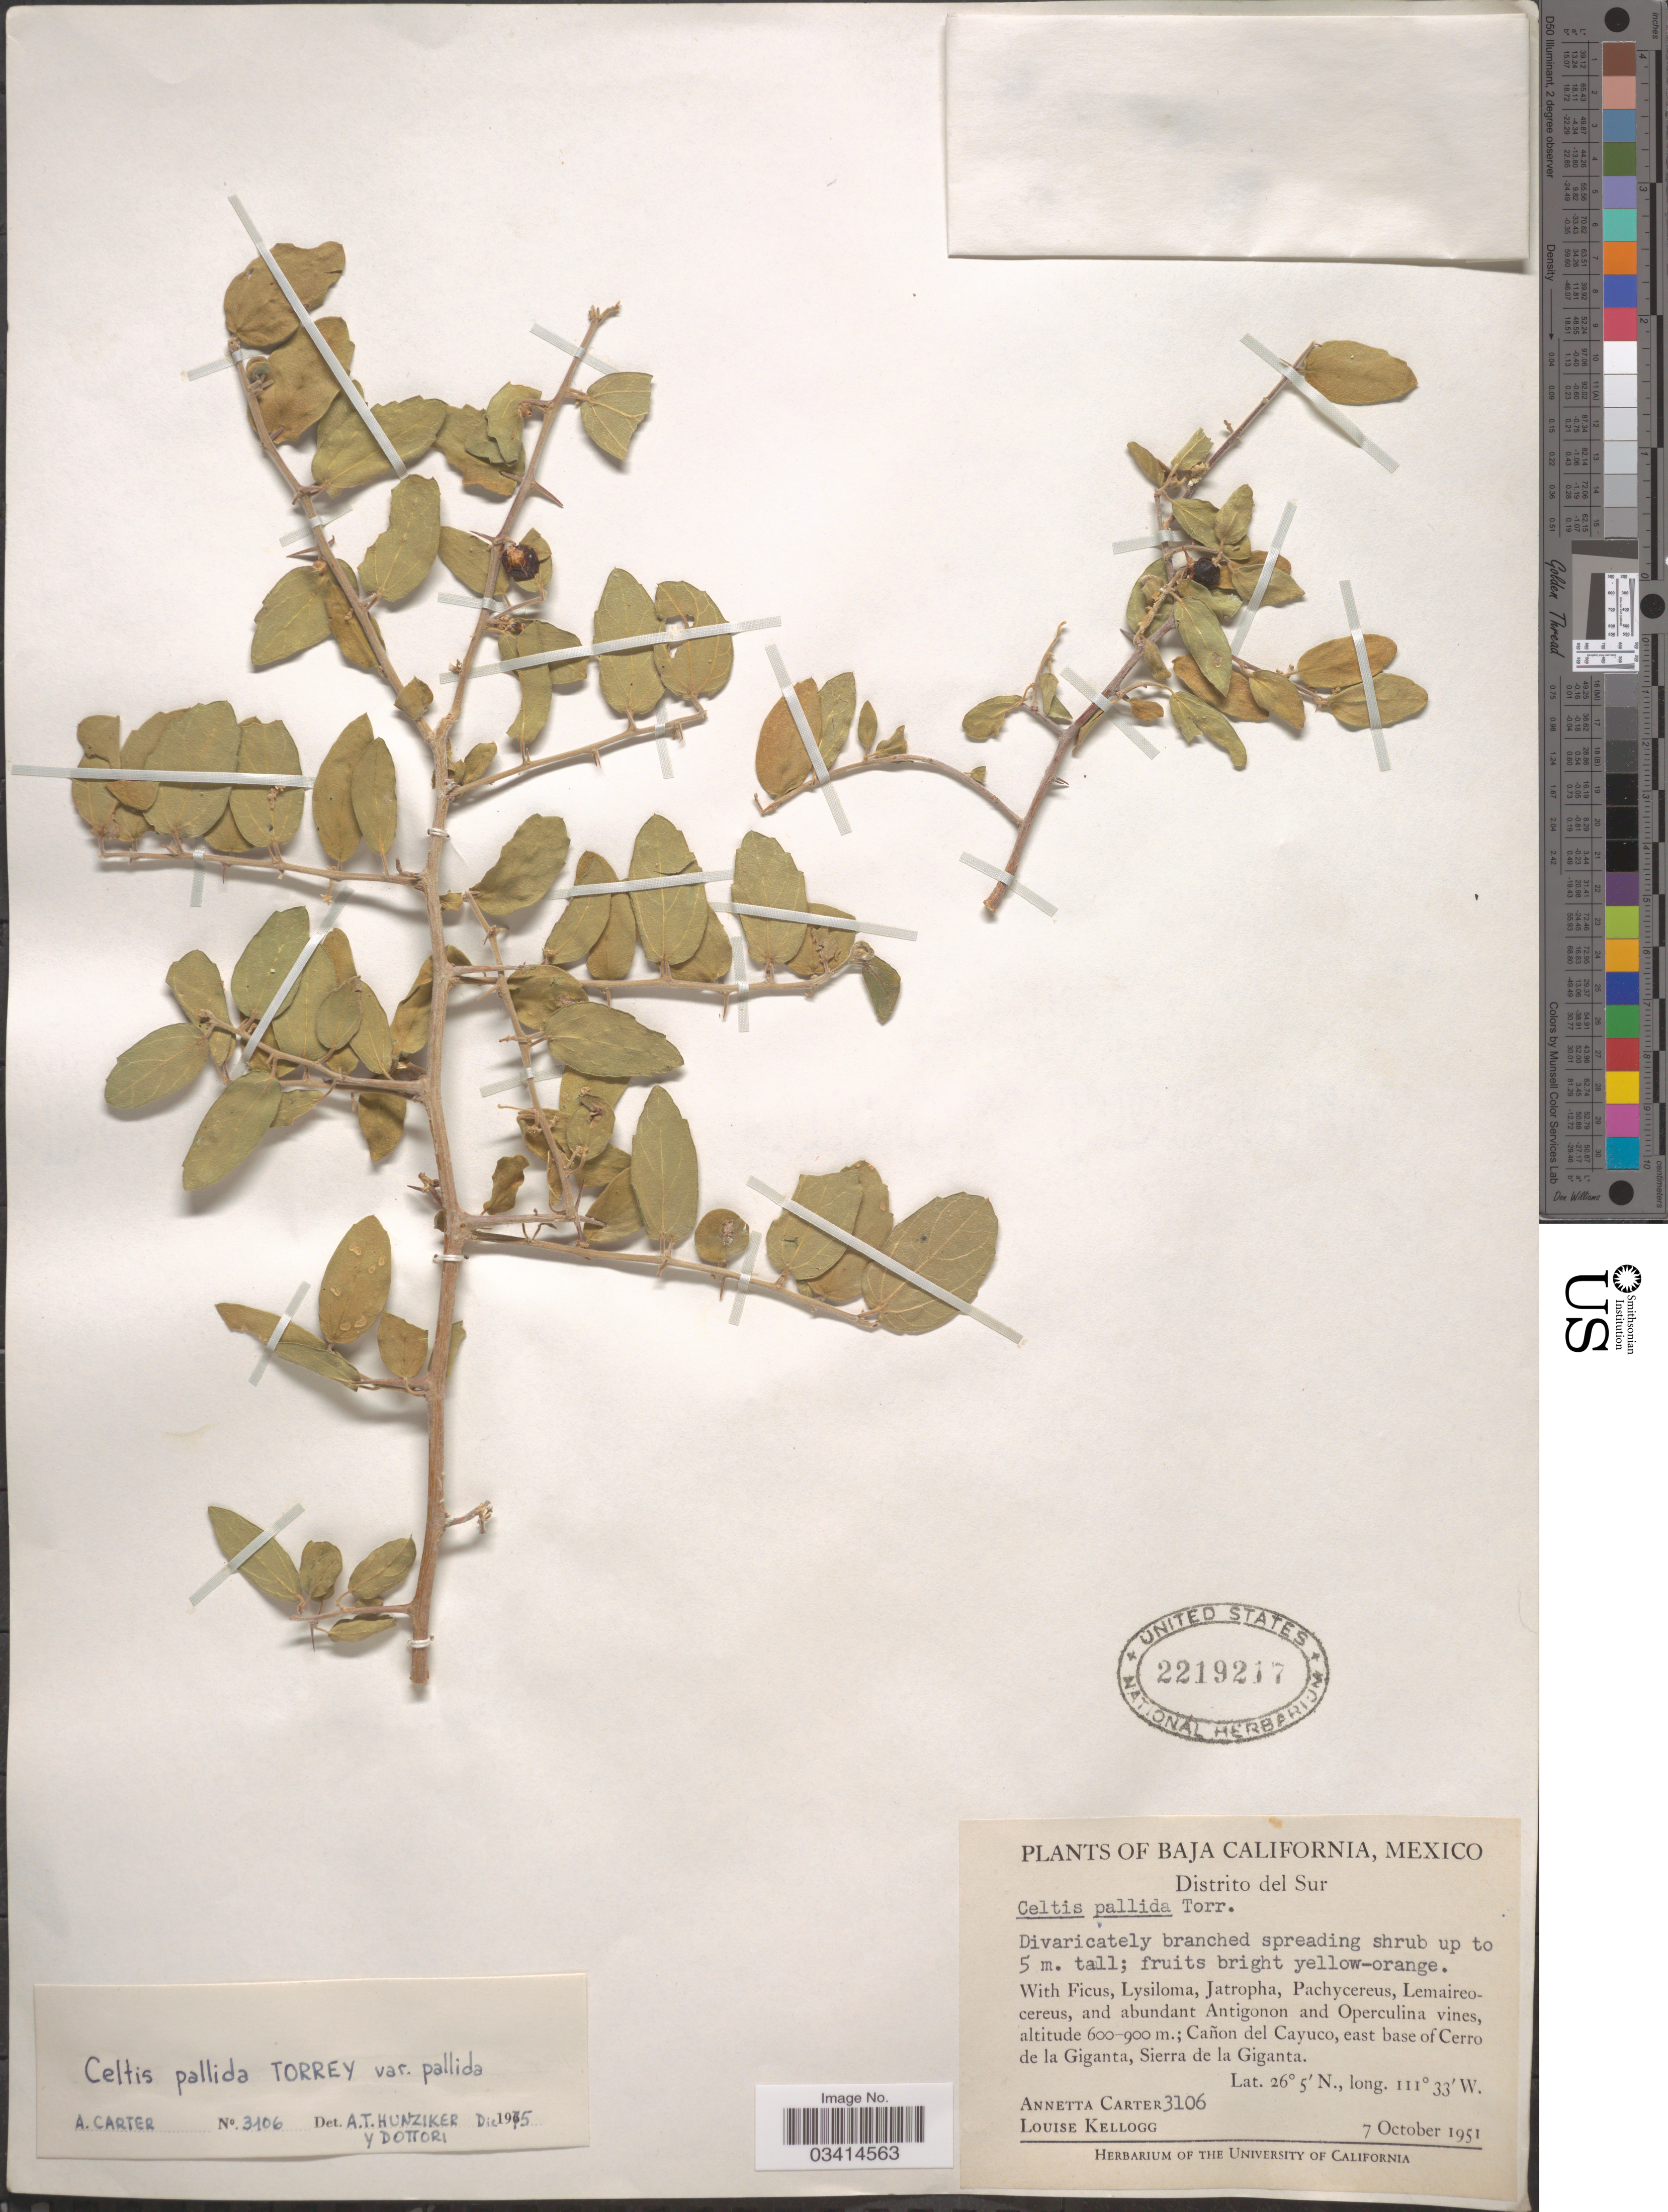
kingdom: Plantae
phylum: Tracheophyta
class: Magnoliopsida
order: Rosales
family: Cannabaceae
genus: Celtis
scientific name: Celtis pallida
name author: Torr. in Emory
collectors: A. Carter & L. Kellogg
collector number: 3106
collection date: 1951-10-07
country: Mexico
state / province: Baja California Sur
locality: Distrito del Sur. Cañon del Cayuco, east base of Cerro de la Giganta, Sierra de la Giganta.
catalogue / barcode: US 2219217